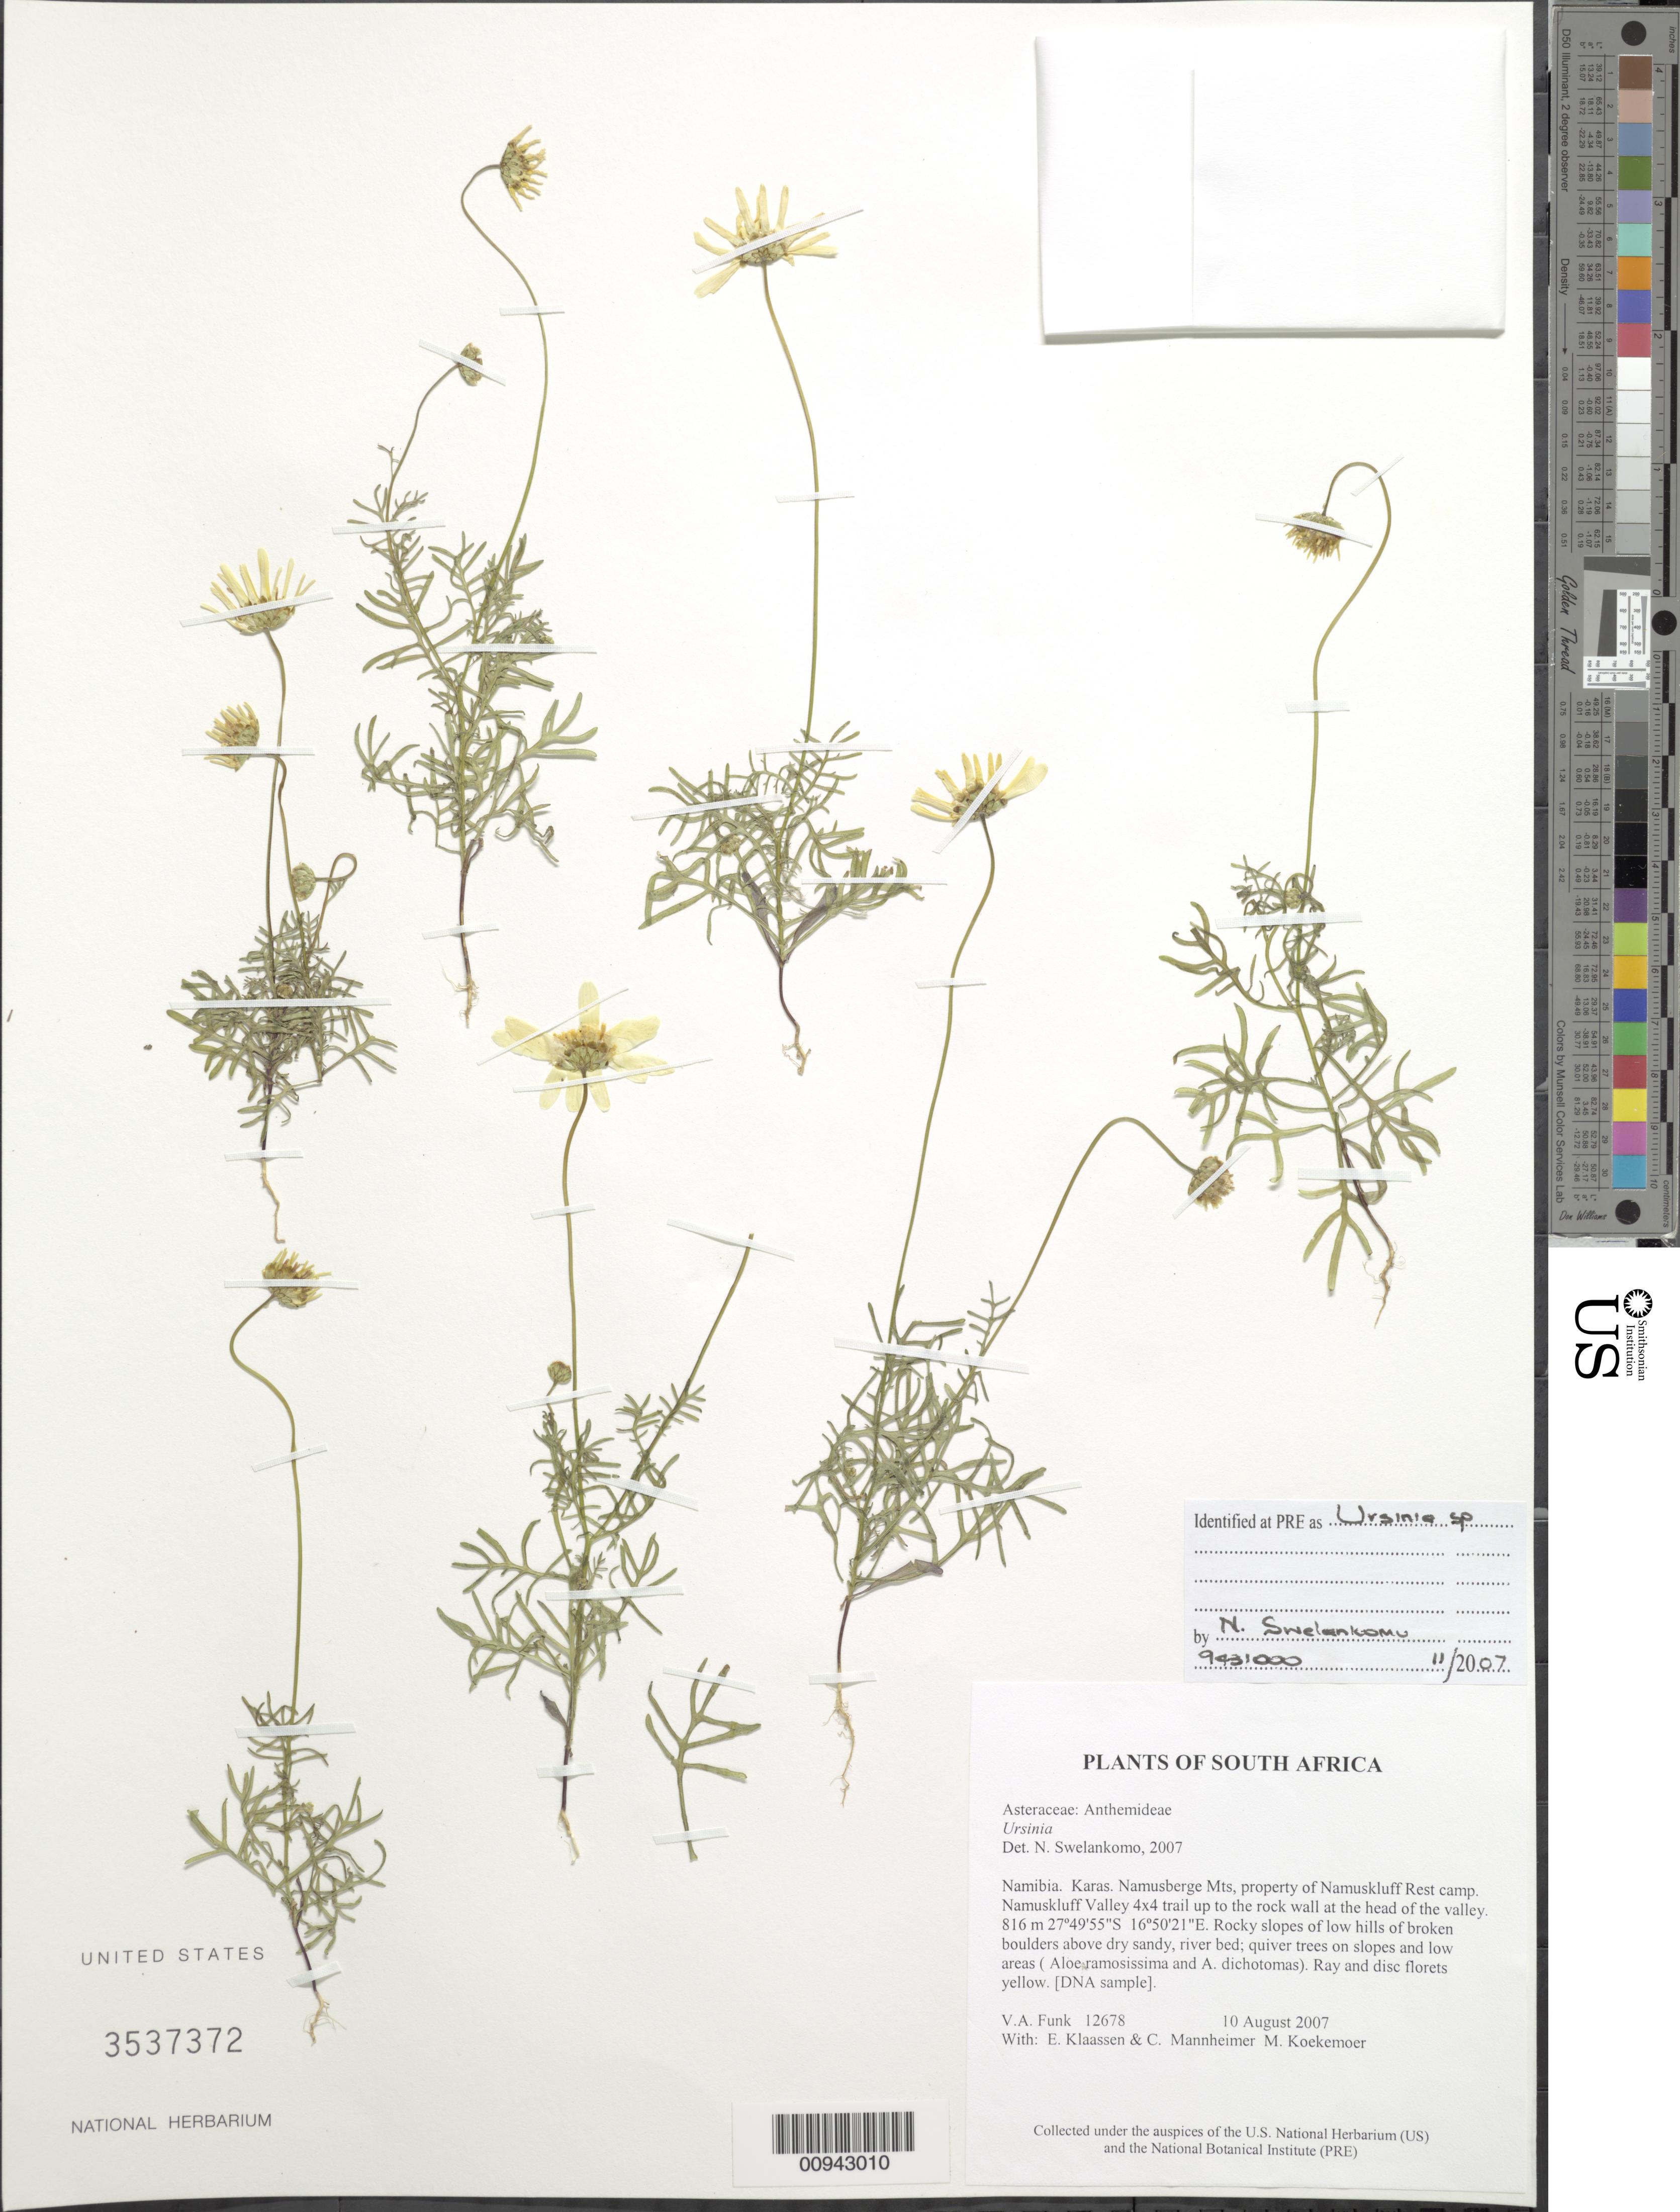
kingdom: Plantae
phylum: Tracheophyta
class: Magnoliopsida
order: Asterales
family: Asteraceae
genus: Ursinia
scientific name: Ursinia sp.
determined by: Swelankomo, N.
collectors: V. Funk, M. Koekemoer, E. S. Klaassen & C. A. Mannheimer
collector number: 12678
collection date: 2007-08-10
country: Namibia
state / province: Karas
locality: Namusberge Mts, property of Namuskluff Rest camp. Namuskluff Valley 4x4 trail up to the rock wall at the head of the valley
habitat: Rocky slopes of low hills of broken boulders above dry sandy, river bed; quiver trees on slopes and low areas ( Aloe ramosissima and A. dichotomas)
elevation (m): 816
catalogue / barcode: US 3537372